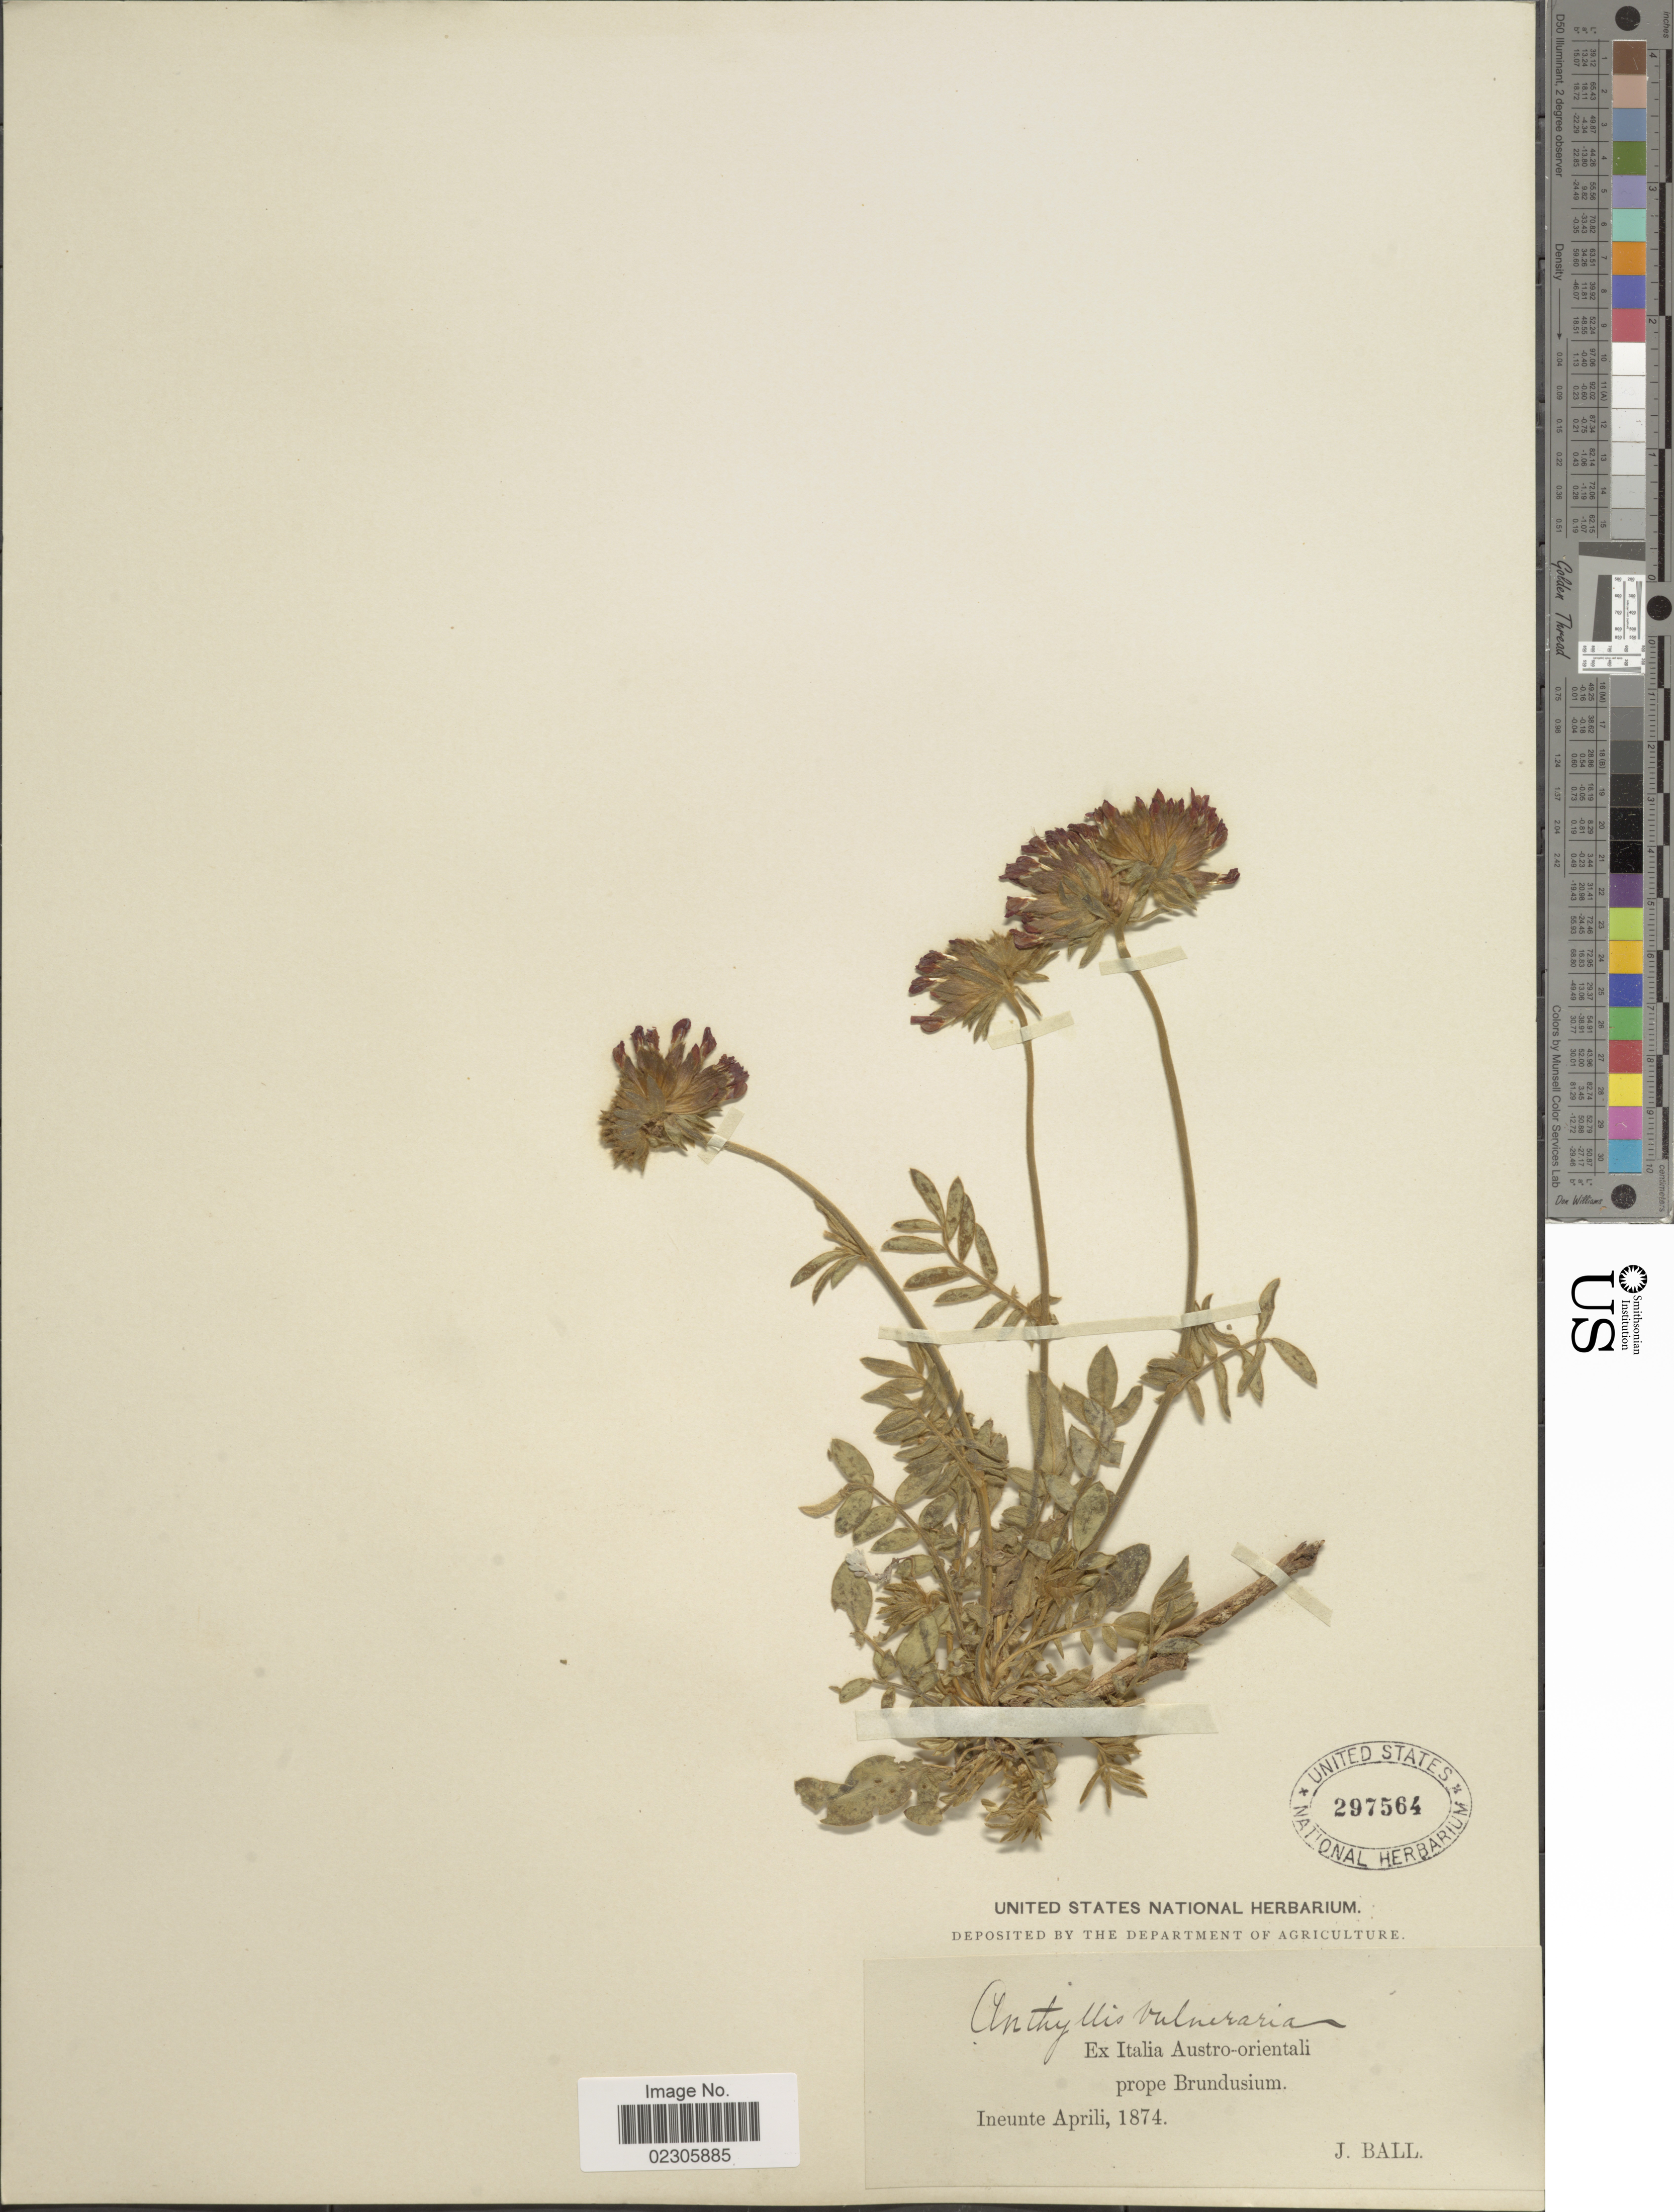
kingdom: Plantae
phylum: Tracheophyta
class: Magnoliopsida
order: Fabales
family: Fabaceae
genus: Anthyllis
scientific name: Anthyllis vulneraria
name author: L.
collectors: J. Ball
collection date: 1874-04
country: Italy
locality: Ex Italia Austro-orientali prope Brundusium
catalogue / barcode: US 297564